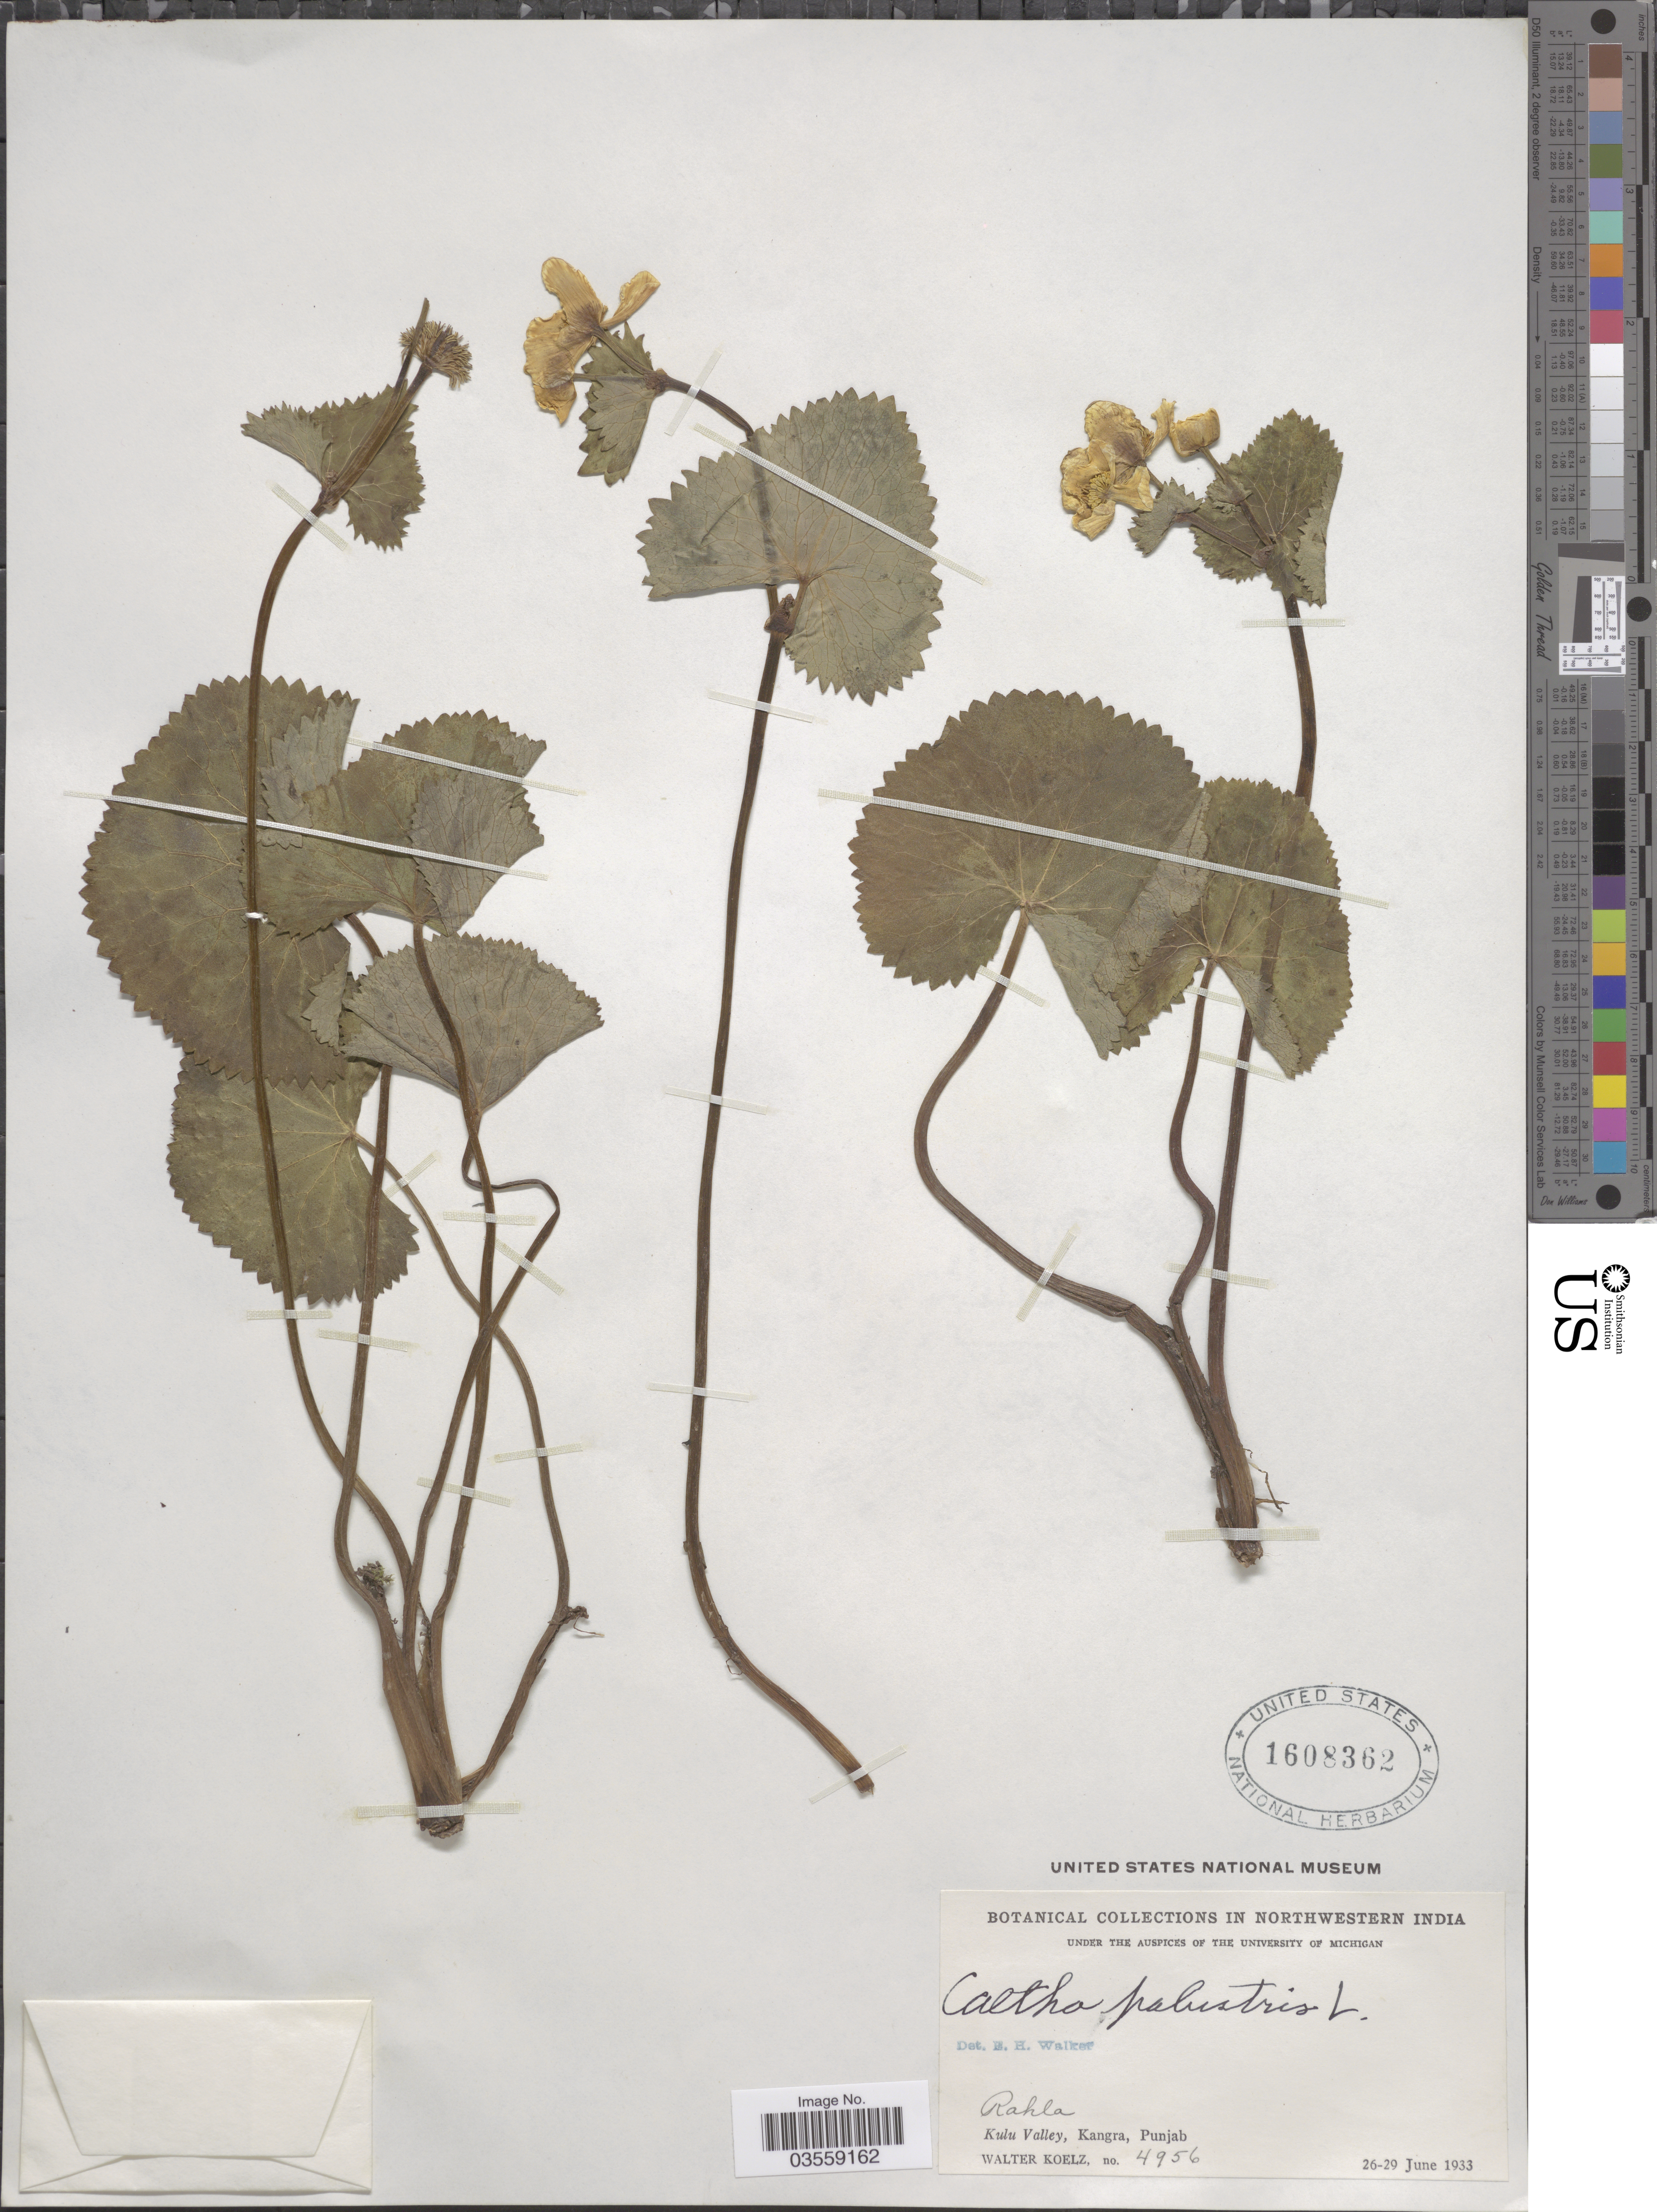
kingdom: Plantae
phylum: Tracheophyta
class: Magnoliopsida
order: Ranunculales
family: Ranunculaceae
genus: Caltha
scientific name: Caltha palustris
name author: L.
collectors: W. N. Koelz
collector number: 4956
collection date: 1933-06-26/1933-06-29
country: India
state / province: Punjab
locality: Northwestern India. Rahla. Kulu Valley, Kangra.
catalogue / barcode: US 1608362